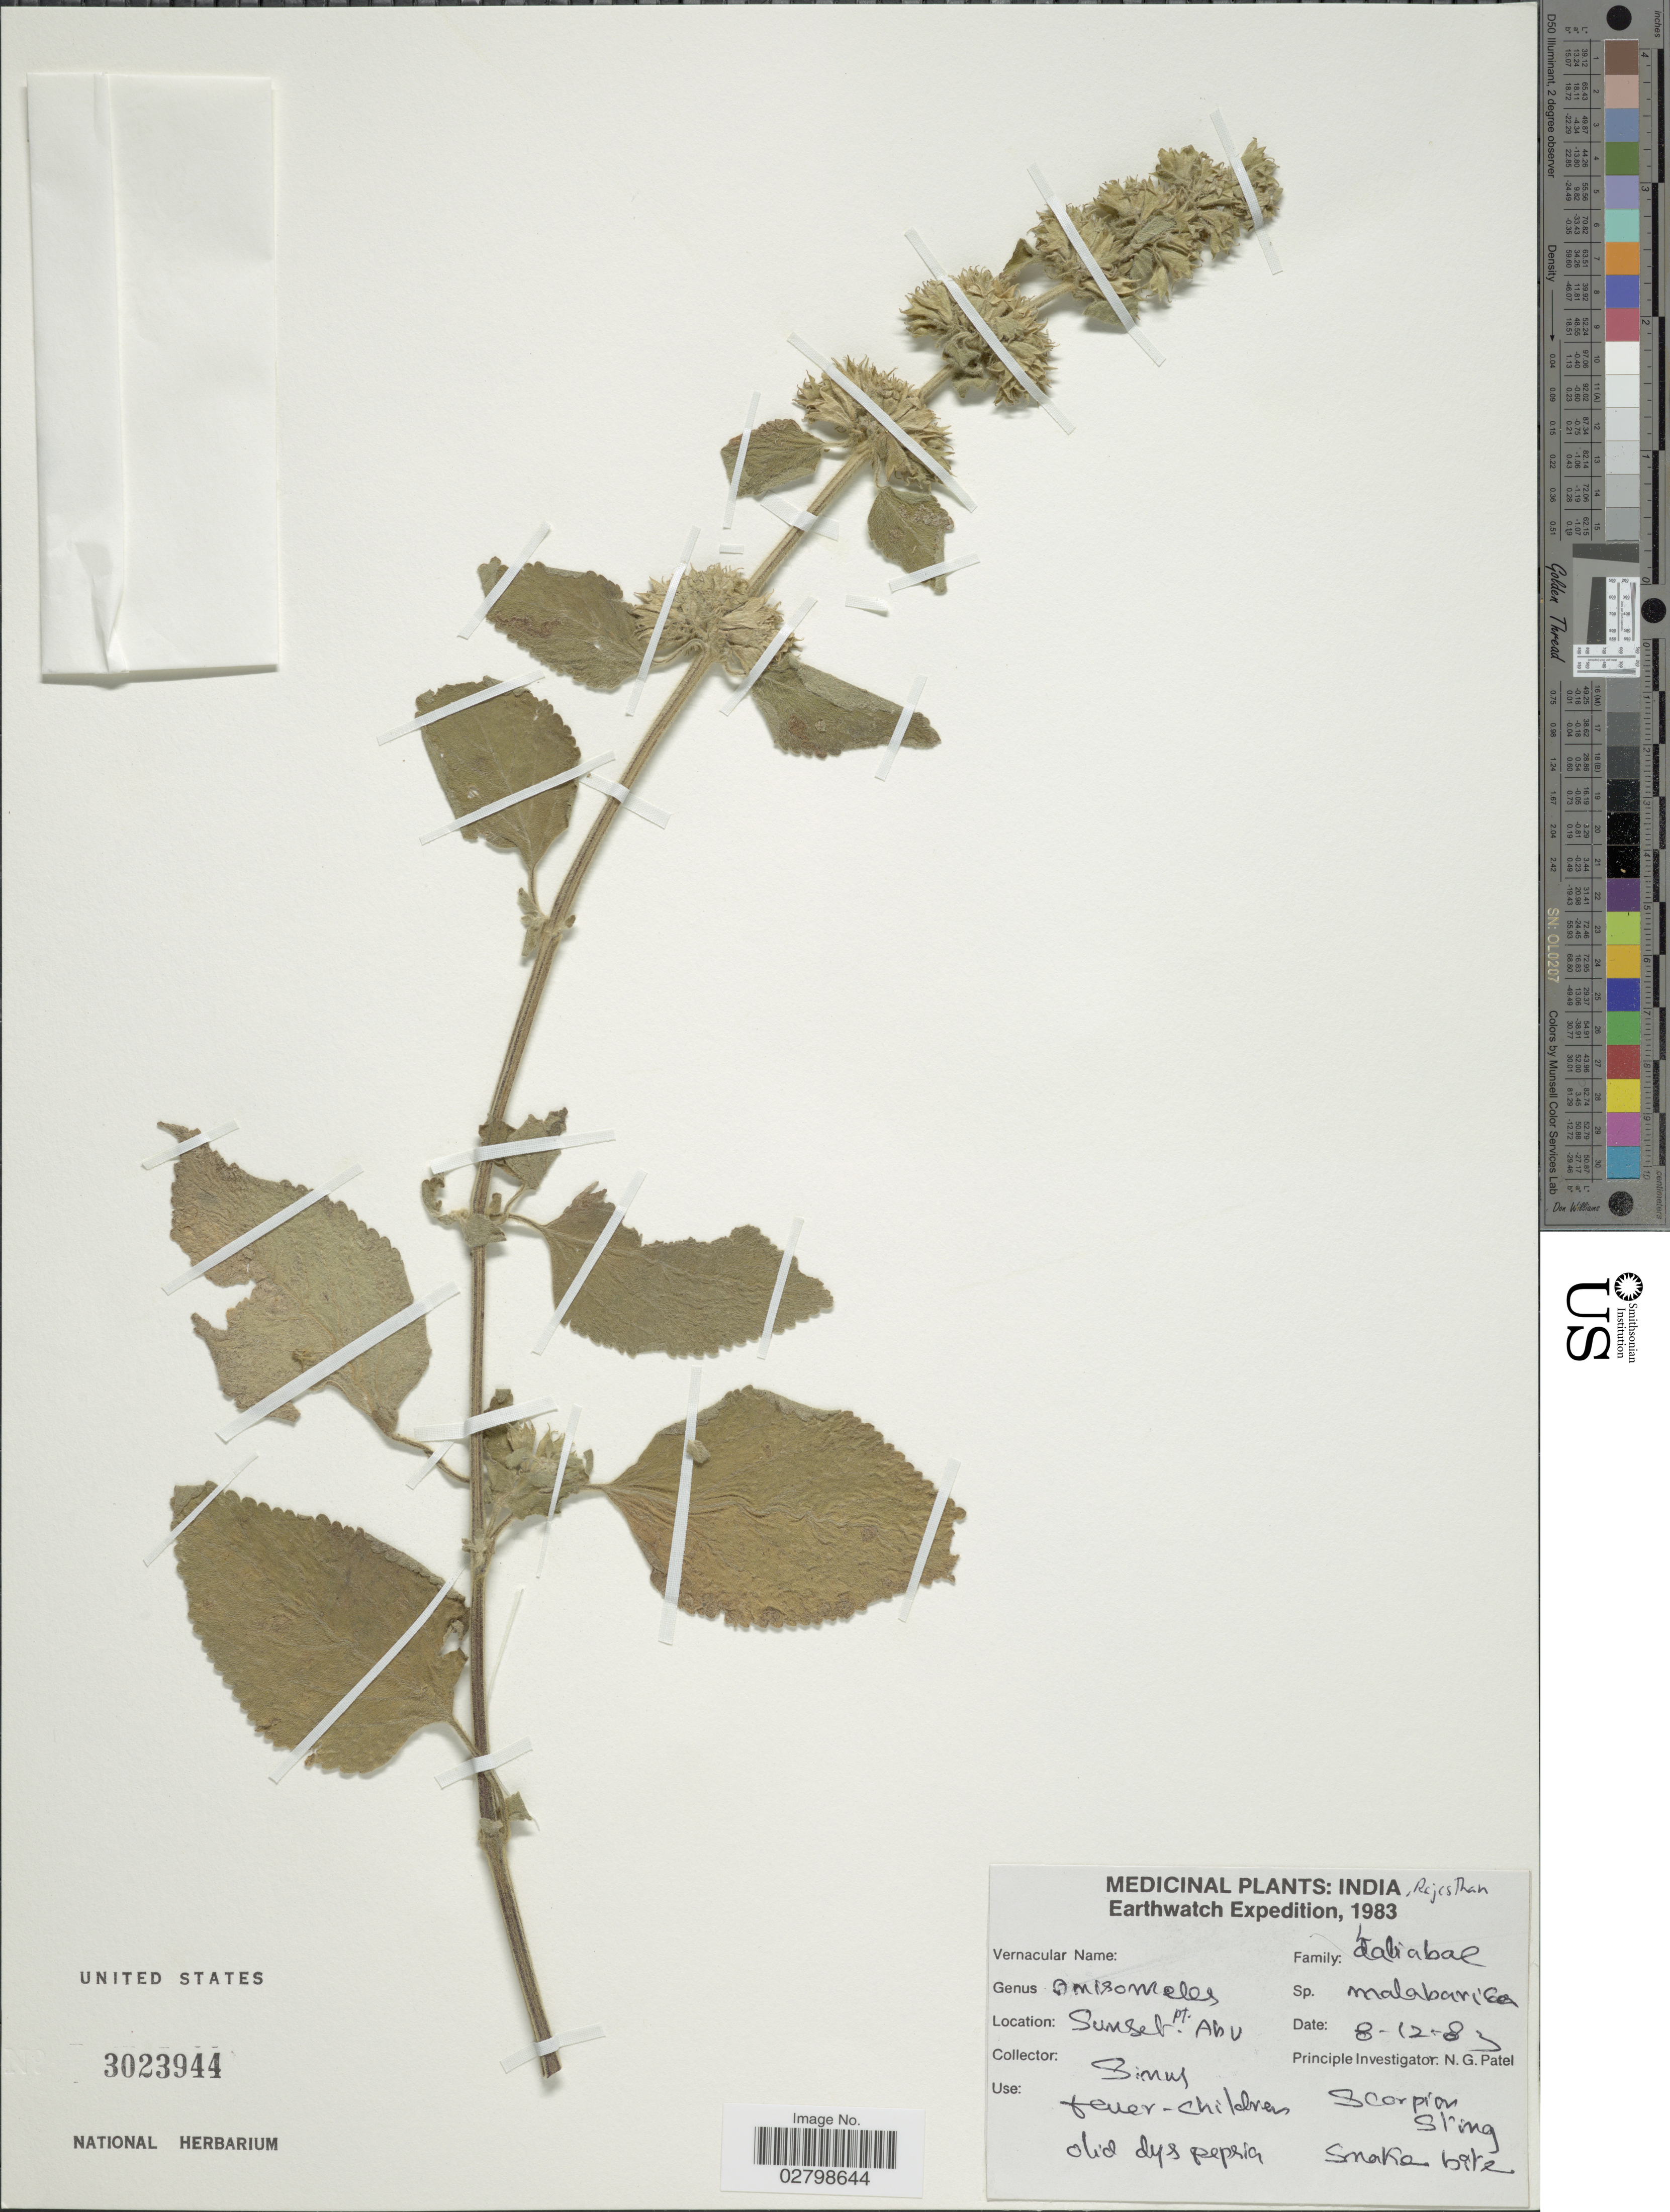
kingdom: Plantae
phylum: Tracheophyta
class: Magnoliopsida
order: Lamiales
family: Lamiaceae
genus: Anisomeles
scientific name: Anisomeles malabarica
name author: (L.) R. Br. ex Sims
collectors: Simus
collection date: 1983-12-08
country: India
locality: Rajesthan, Sunset pt. - Abu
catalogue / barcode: US 3023944